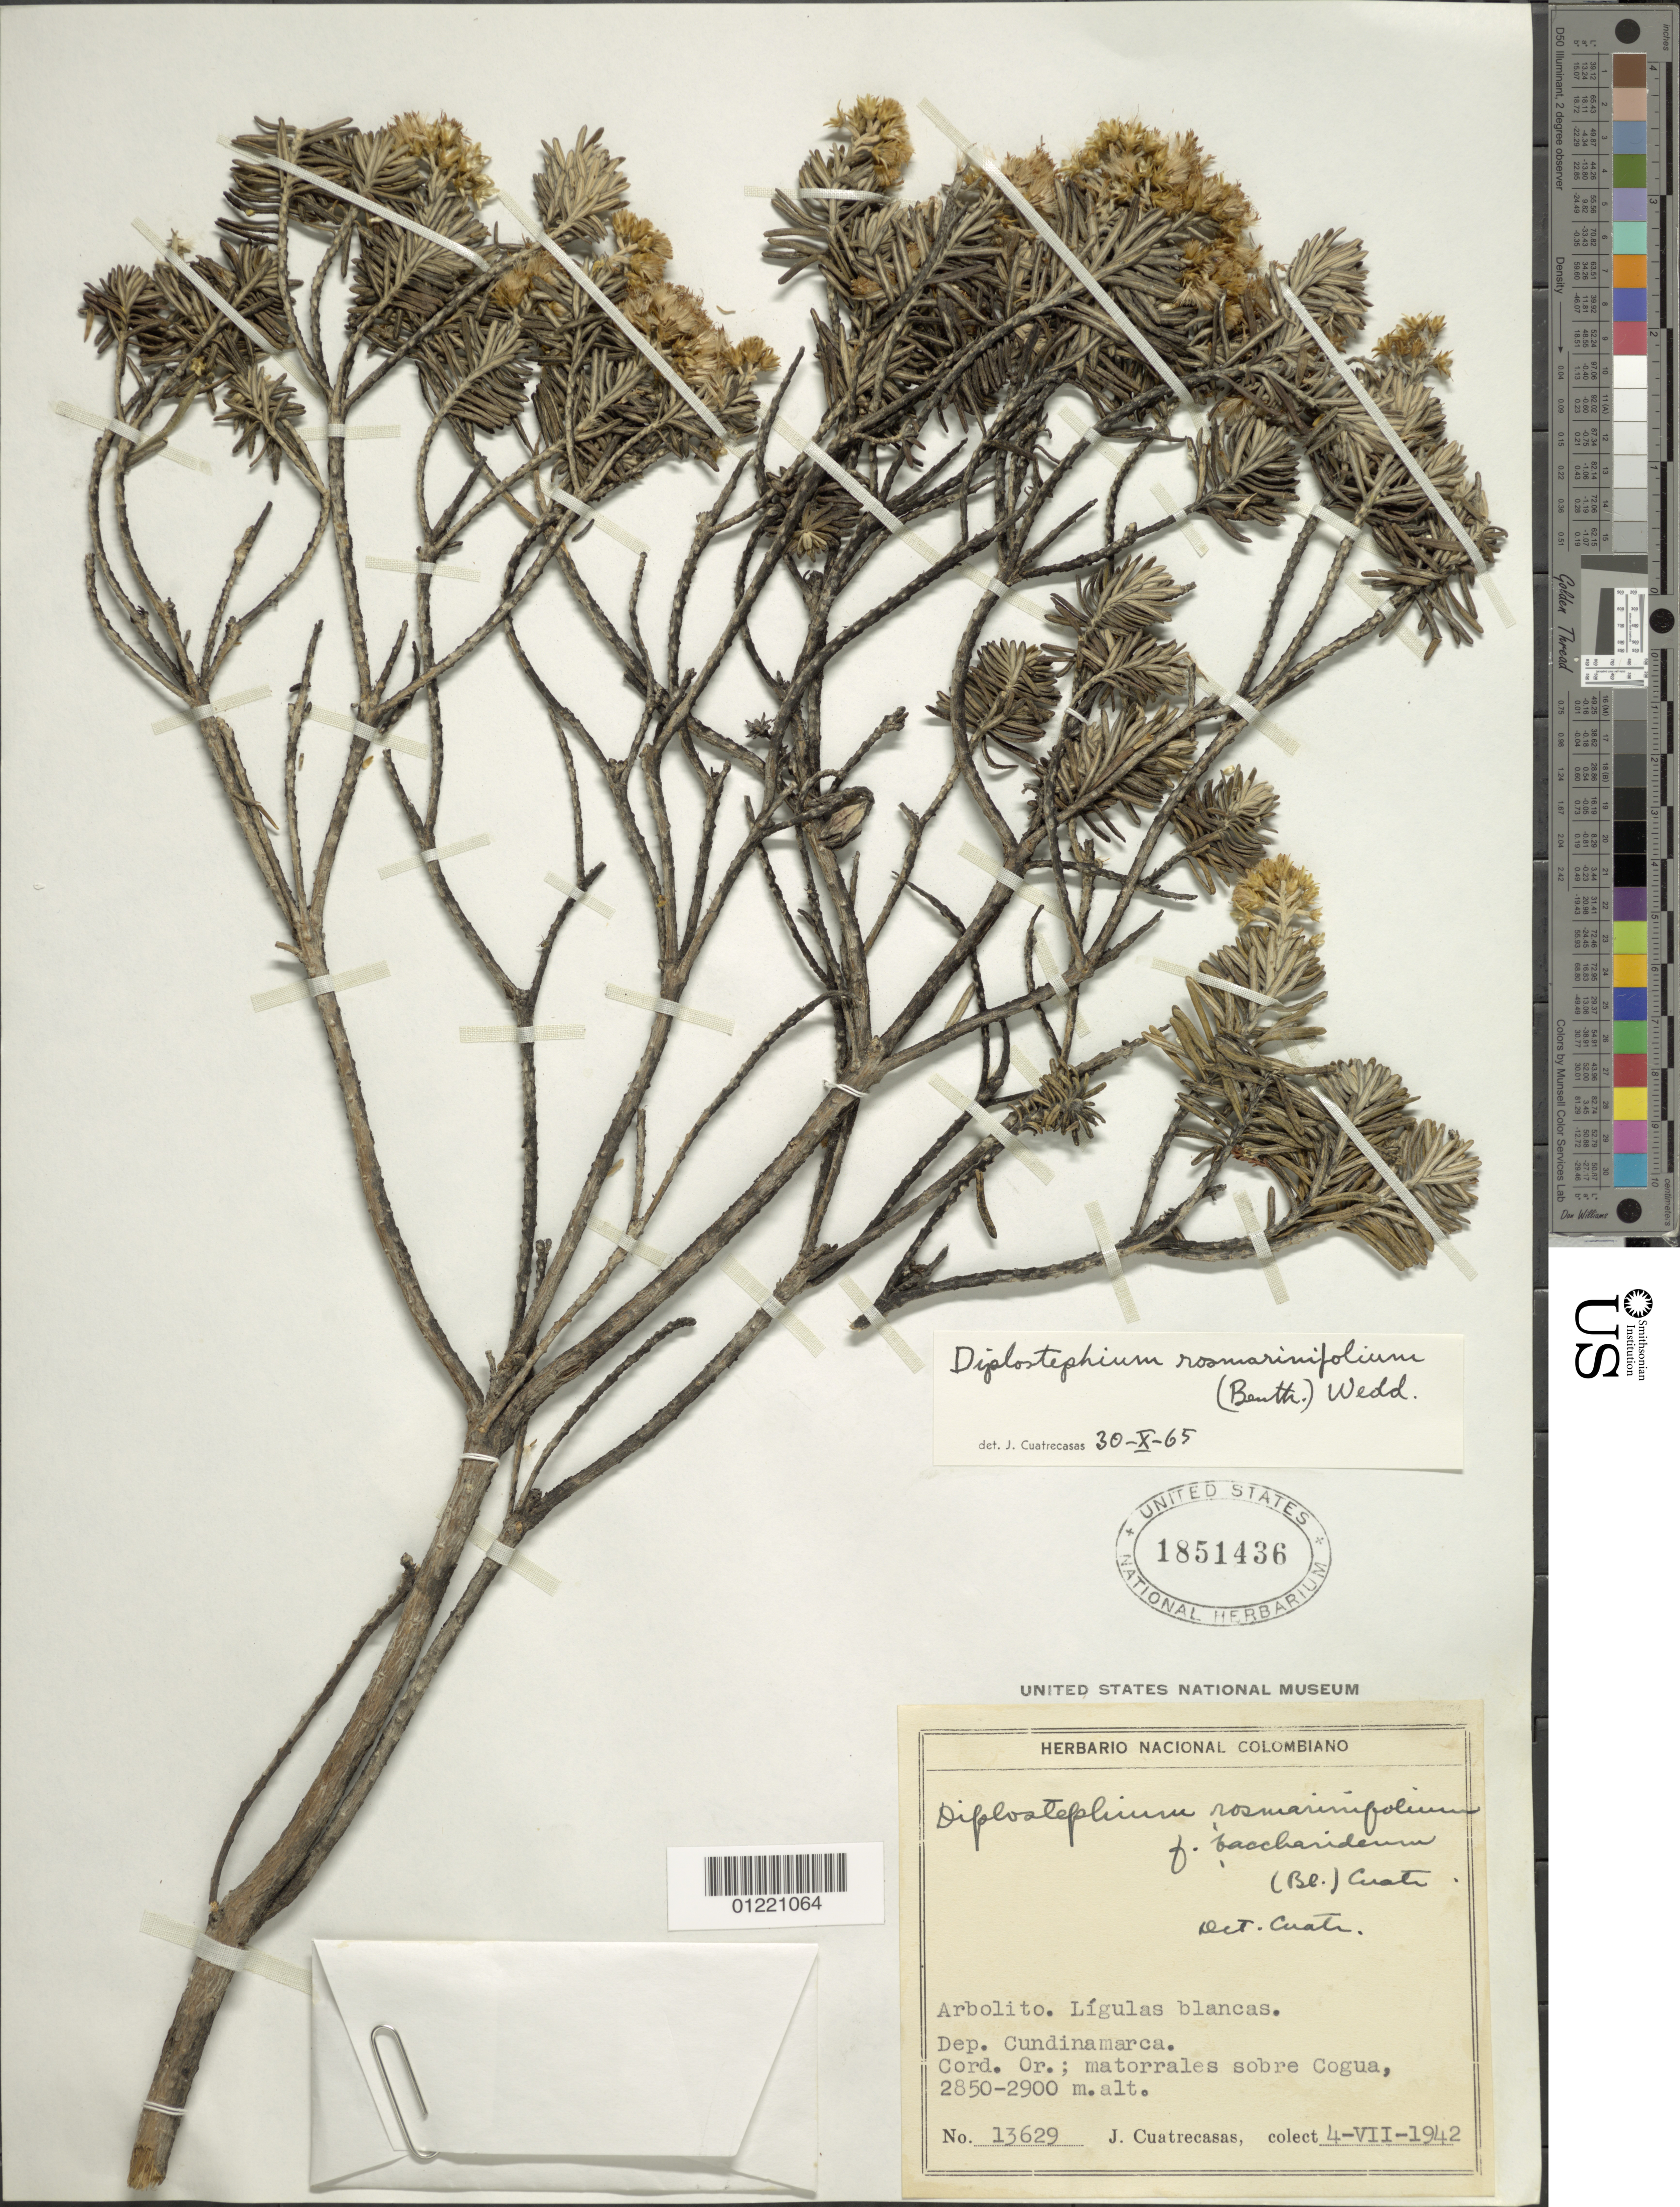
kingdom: Plantae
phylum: Tracheophyta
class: Magnoliopsida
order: Asterales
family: Asteraceae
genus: Diplostephium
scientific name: Diplostephium rosmarinifolium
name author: (Benth.) Wedd.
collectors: J. Cuatrecasas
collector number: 13629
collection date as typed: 04 Jul 1942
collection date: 1942-07-04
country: Colombia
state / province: Cundinamarca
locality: Cogua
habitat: matorrales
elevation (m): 2850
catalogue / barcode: US 1851436